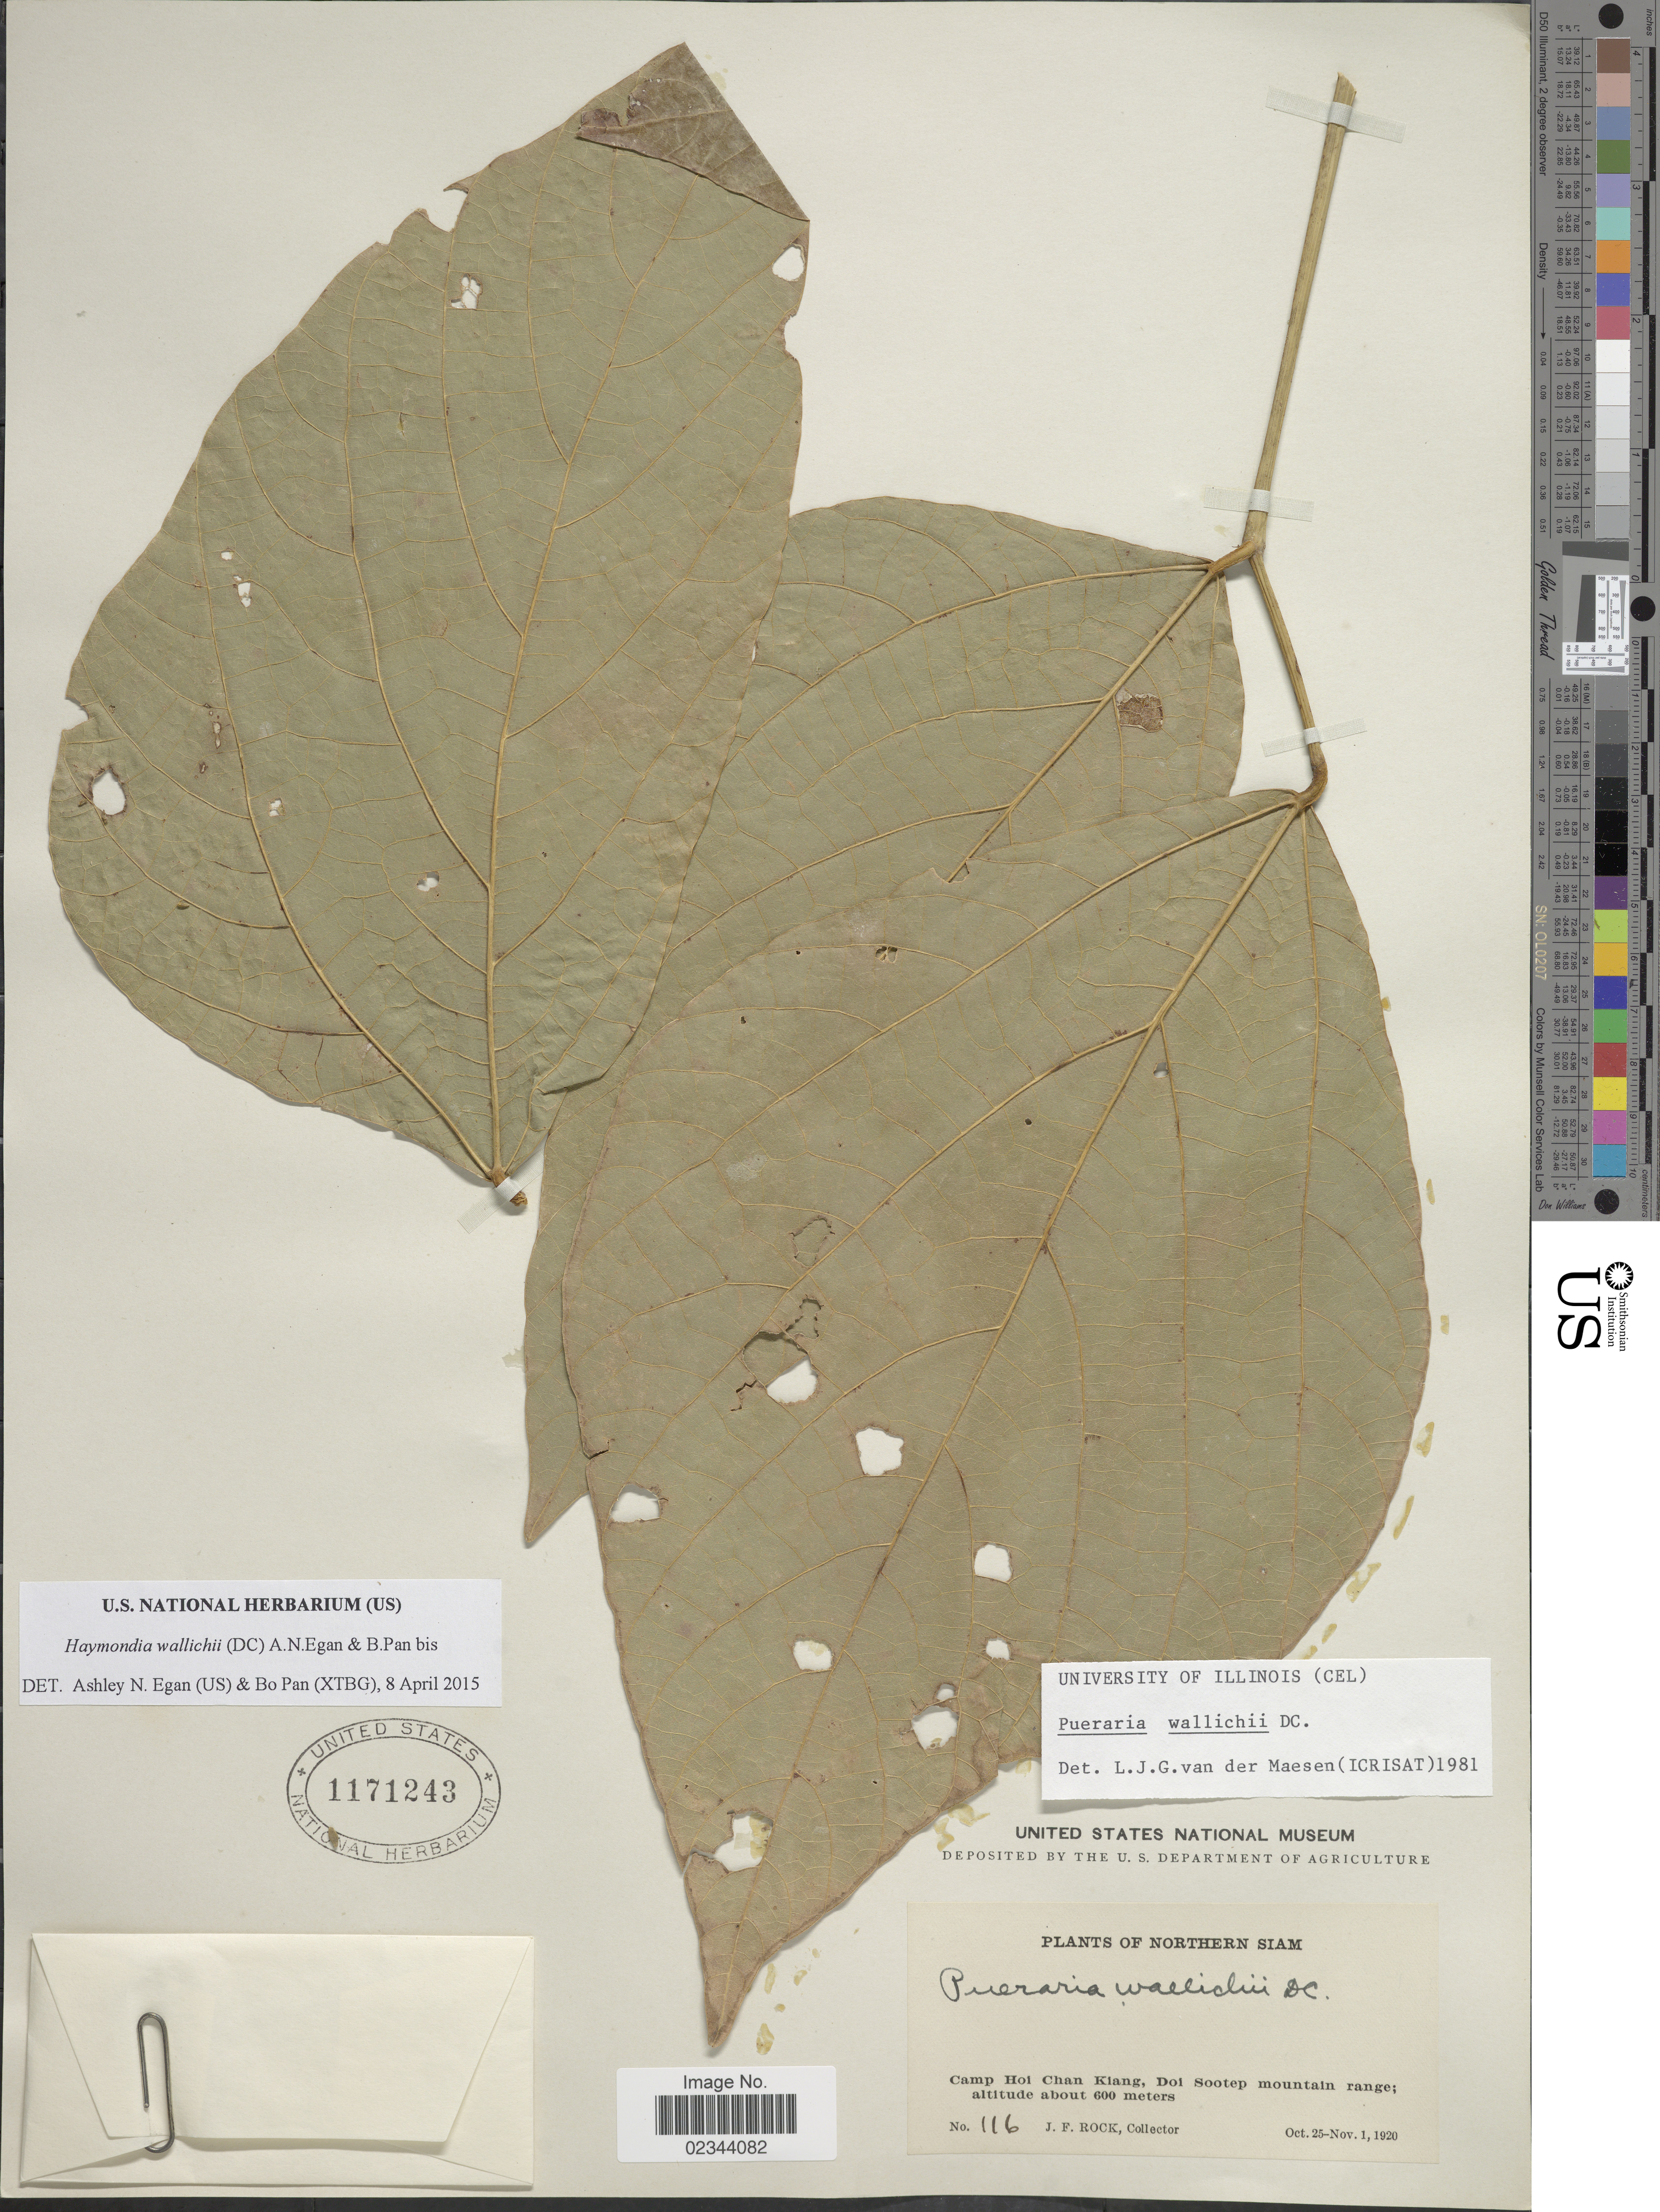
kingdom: Plantae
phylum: Tracheophyta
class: Magnoliopsida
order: Fabales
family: Fabaceae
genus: Haymondia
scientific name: Haymondia wallichii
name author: (DC.) A.N. Egan & B. Pan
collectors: J. Rock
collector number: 116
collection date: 1920-10-25/1920-11-01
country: Thailand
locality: Northern Siam. Camp Hoi Chan Kiang, Doi Sootep mountain range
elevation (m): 600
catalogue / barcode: US 1171243